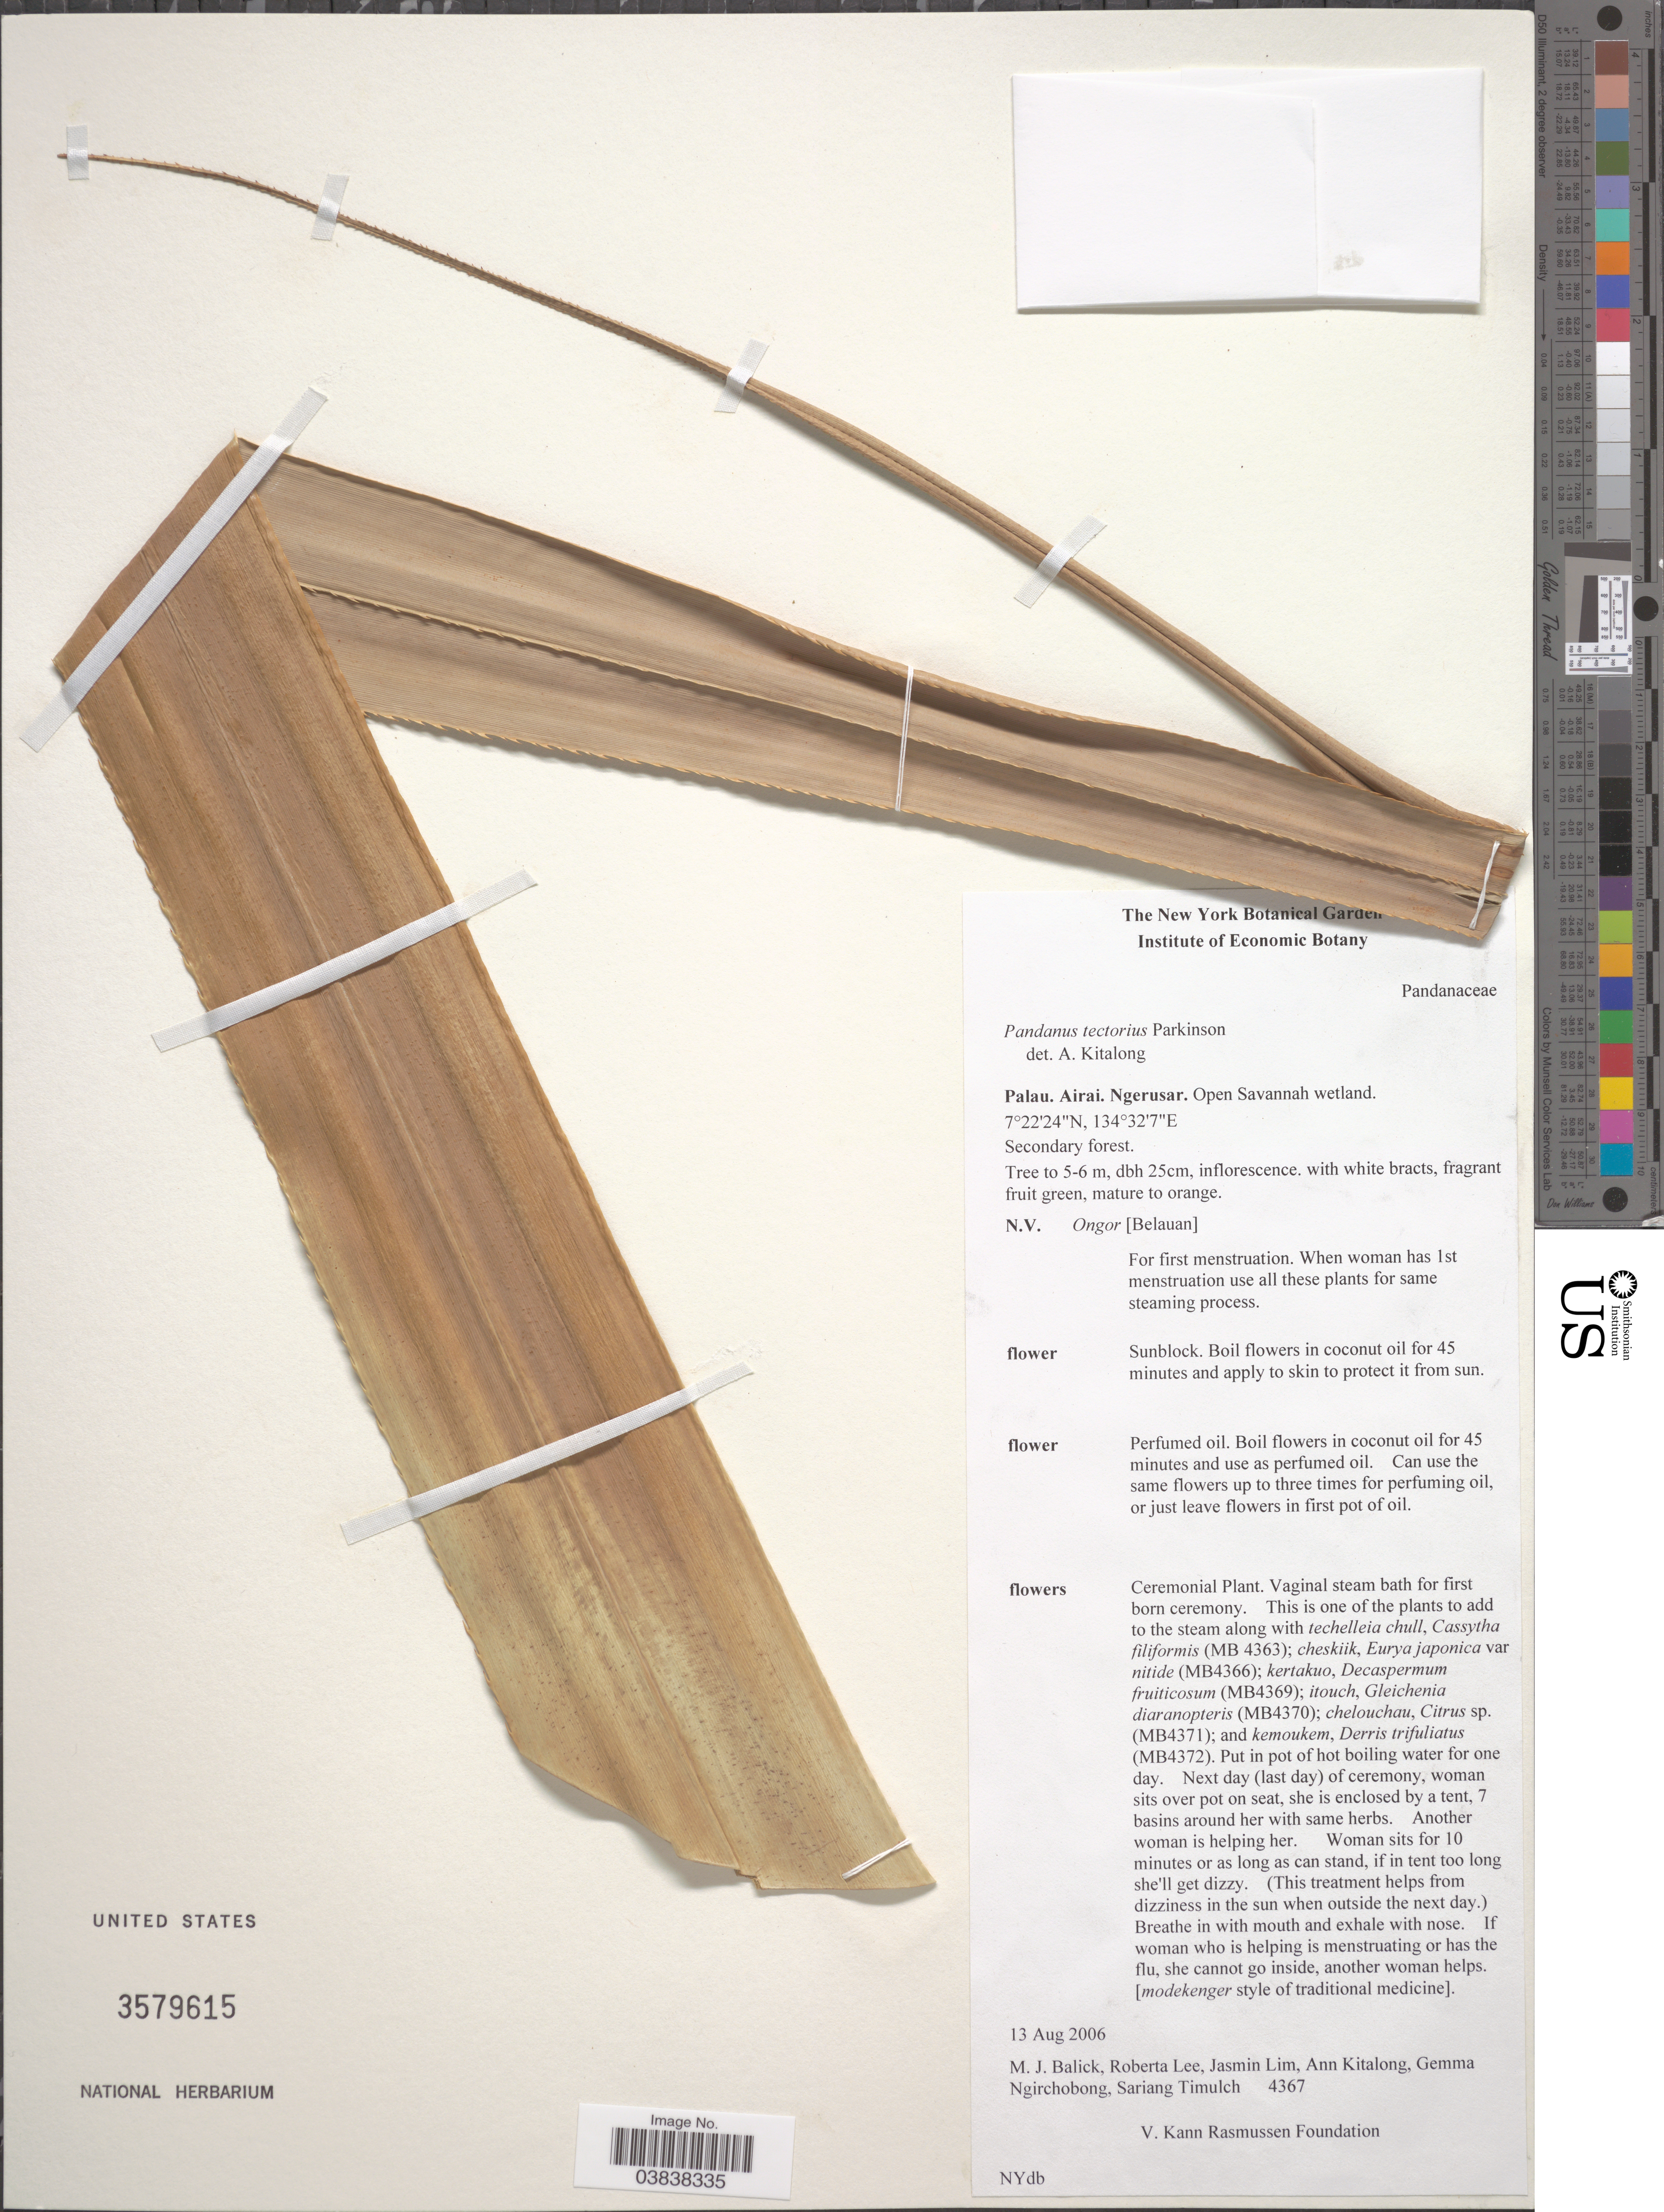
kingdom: Plantae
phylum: Tracheophyta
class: Liliopsida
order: Pandanales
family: Pandanaceae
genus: Pandanus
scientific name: Pandanus tectorius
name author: Parkinson ex DuRoi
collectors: M. J. Balick, R. Lee, J. Lim, A. Kitalong & et al.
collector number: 4367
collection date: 2006-08-13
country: Palau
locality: Palau. Airai. Ngerusar.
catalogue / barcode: US 3579615